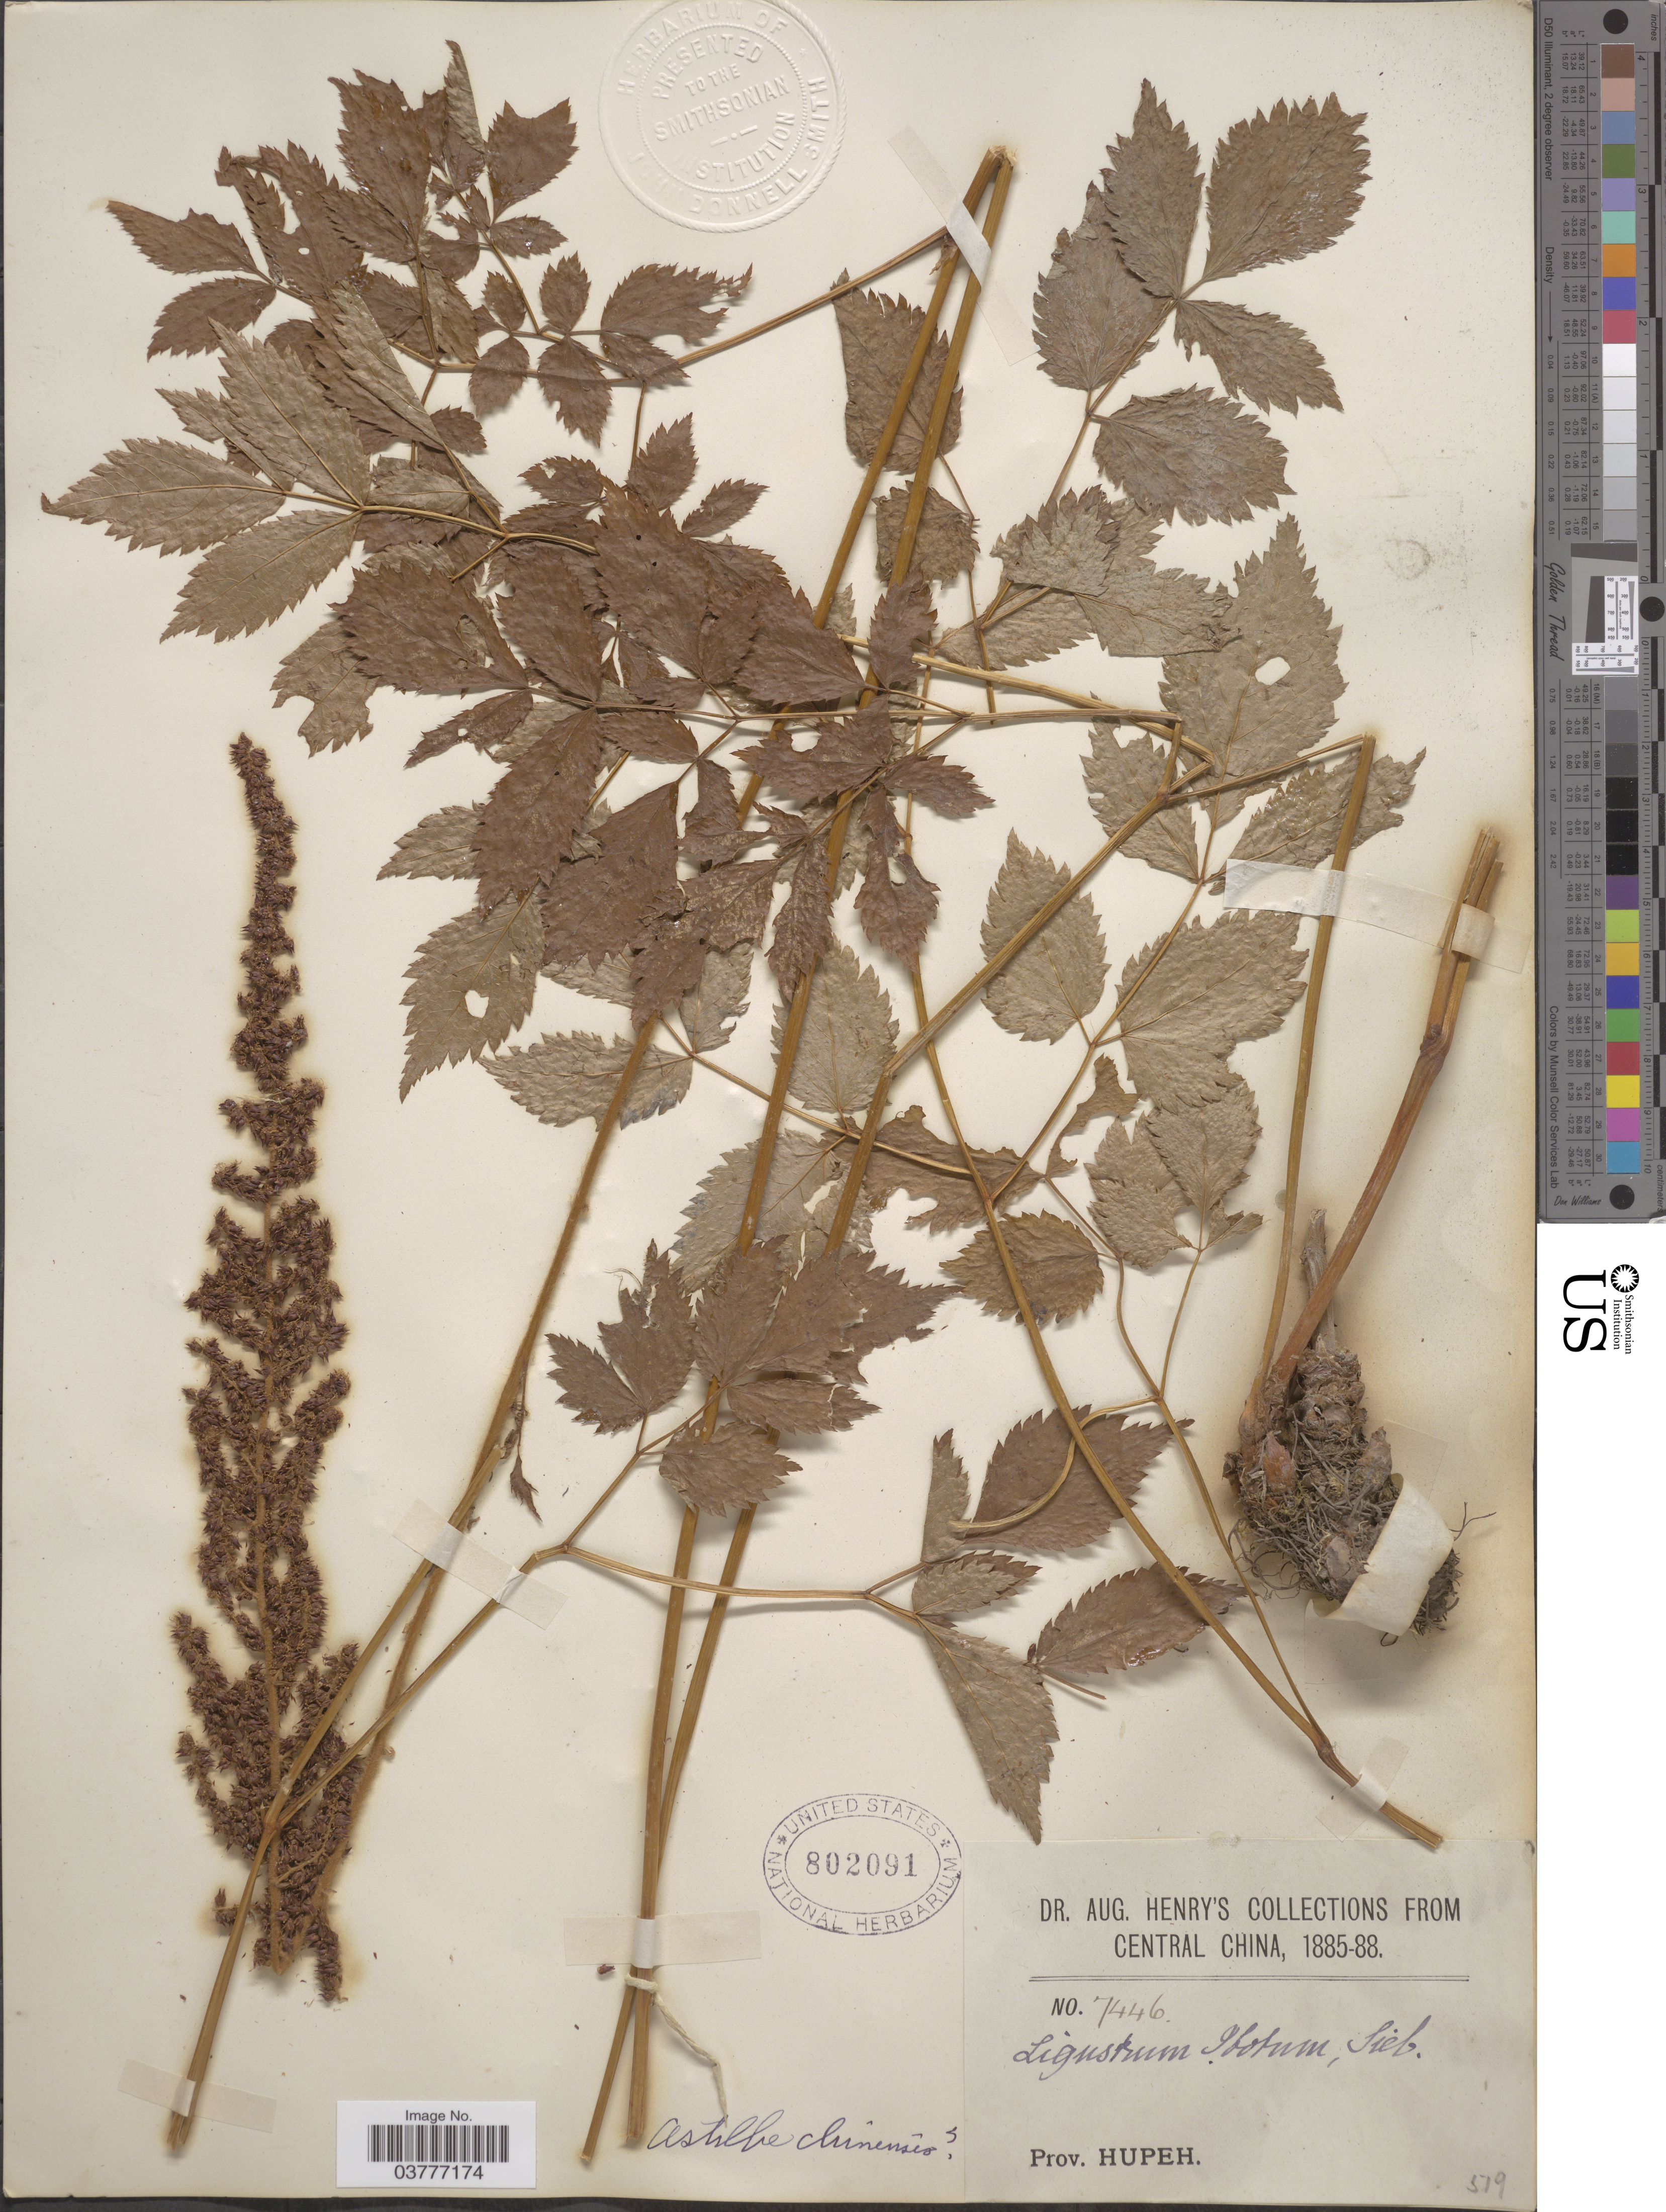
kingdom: Plantae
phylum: Tracheophyta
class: Magnoliopsida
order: Saxifragales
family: Saxifragaceae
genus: Astilbe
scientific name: Astilbe chinensis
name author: (Maxim.) Franch. & Sav.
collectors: A. Henry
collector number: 7446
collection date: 1885/1888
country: China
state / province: Hubei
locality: Central China. Prov. Hupeh.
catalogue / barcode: US 802091